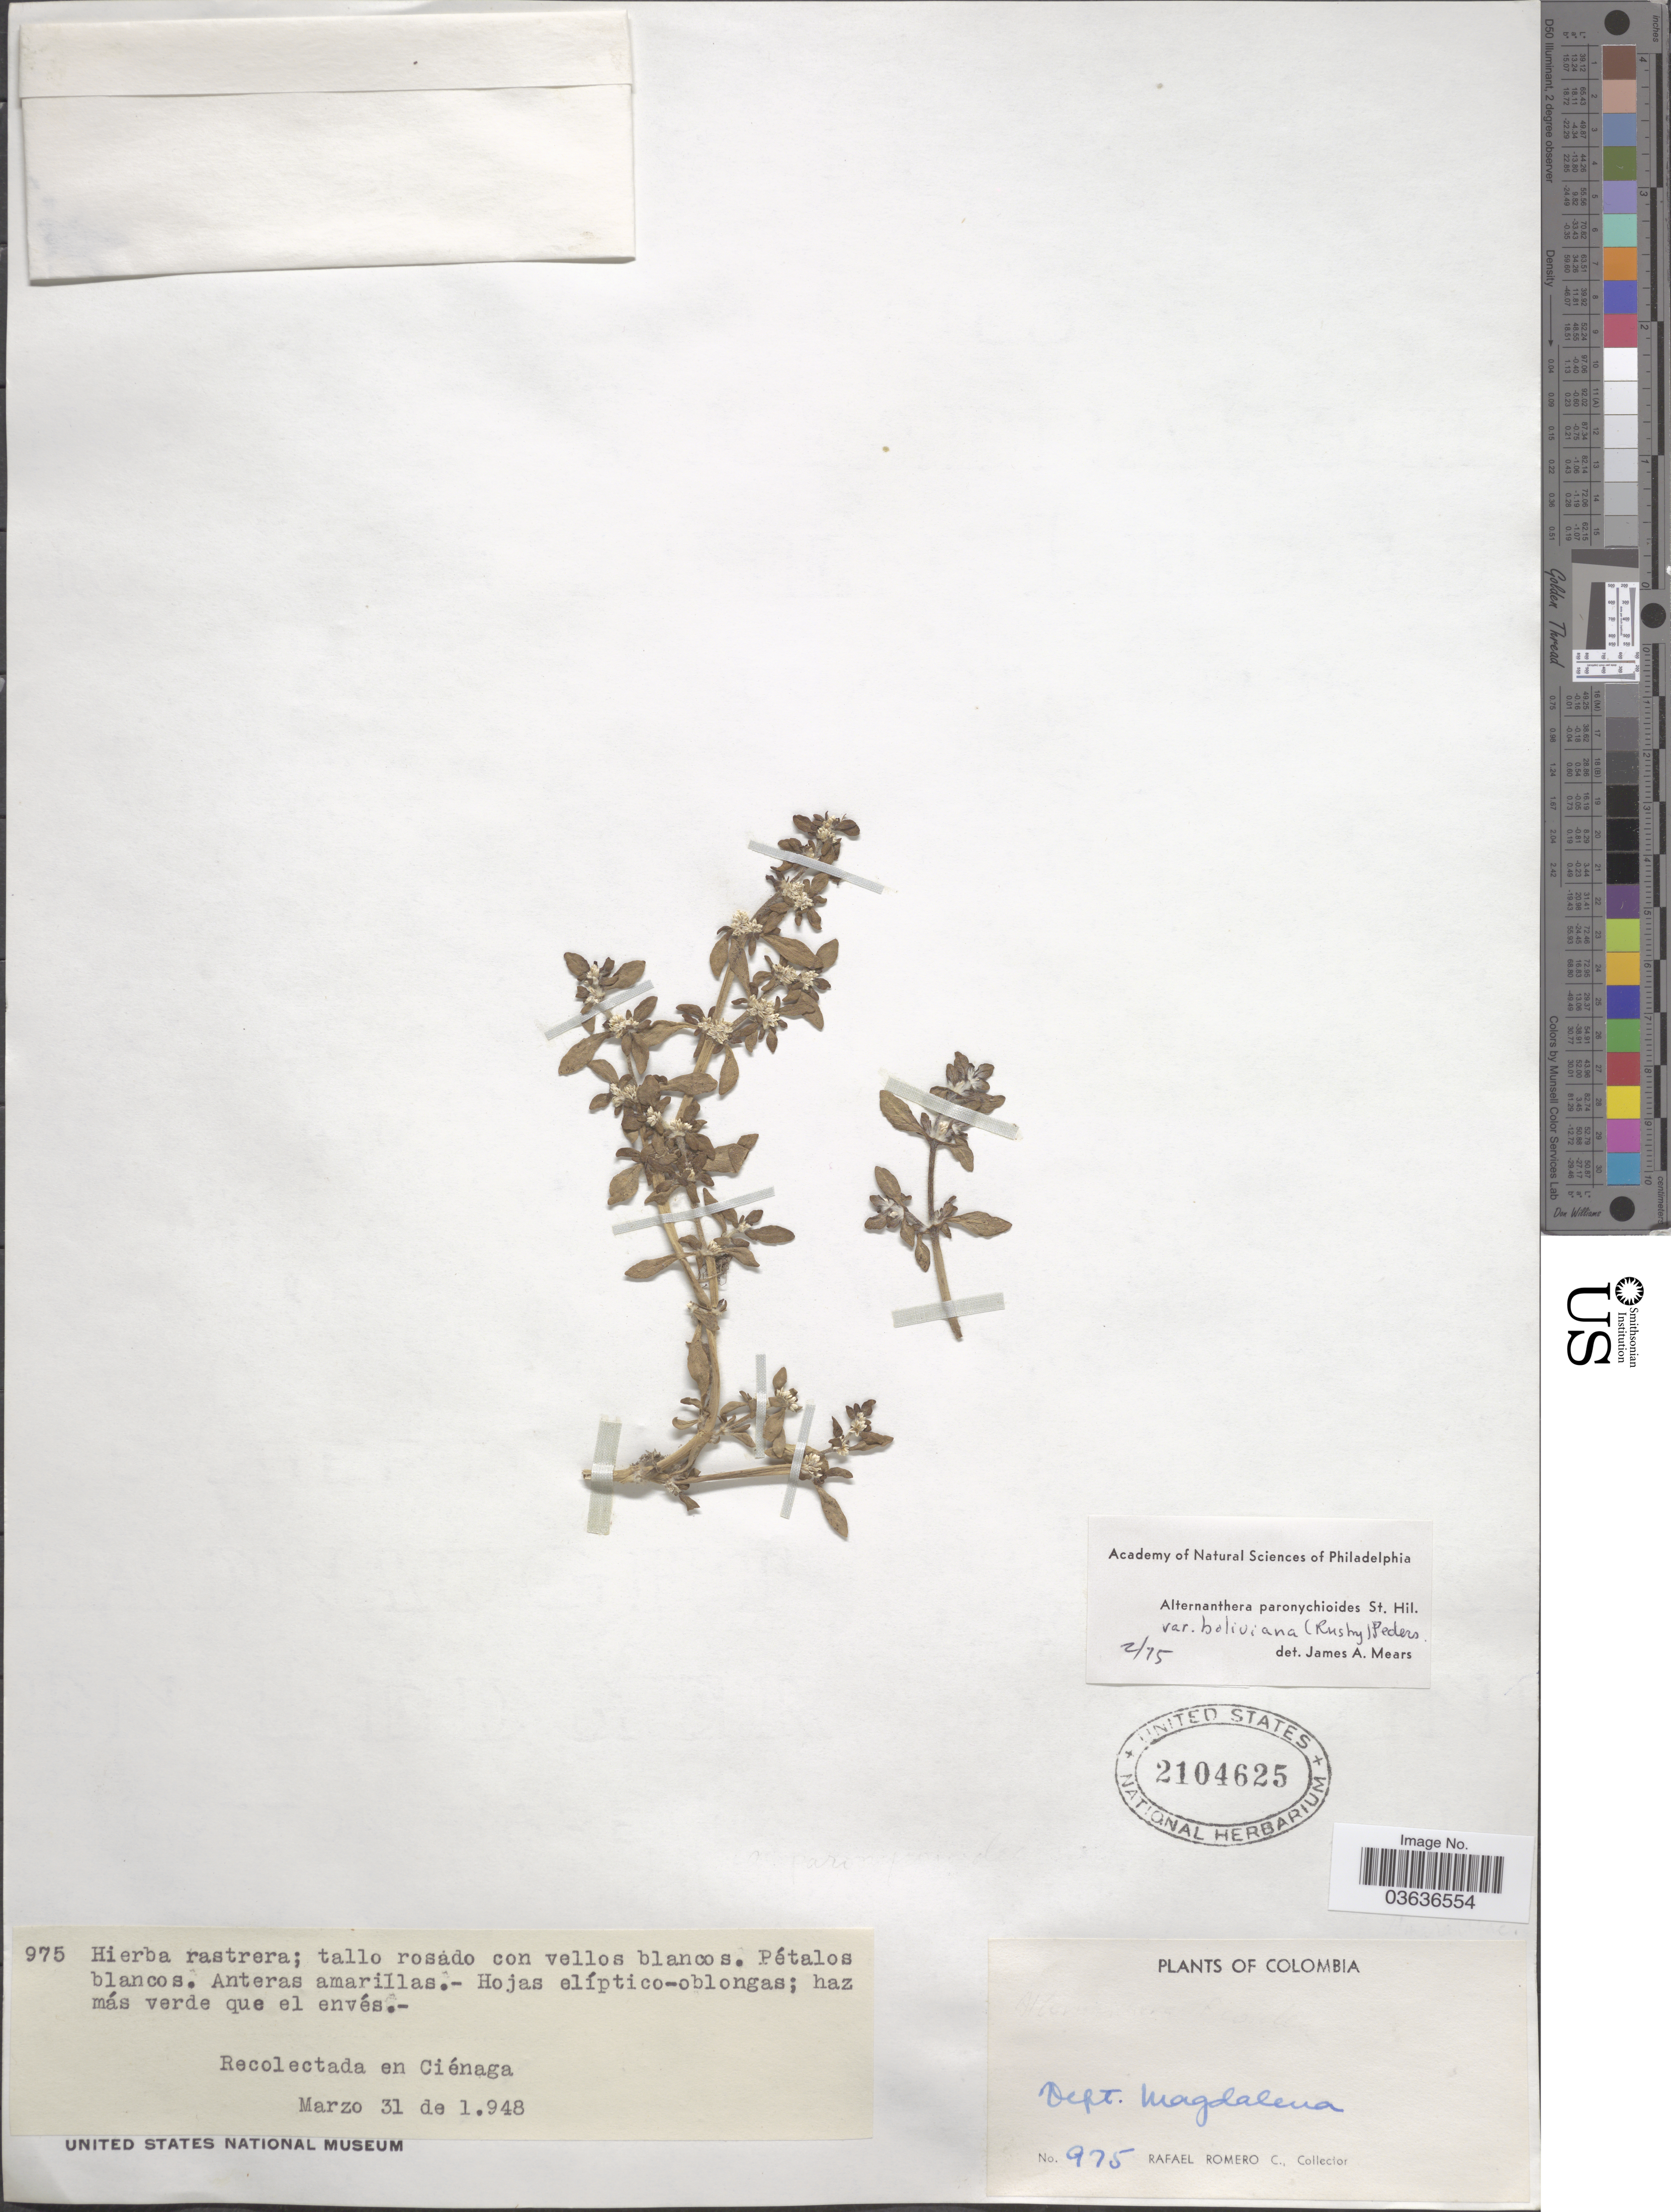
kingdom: Plantae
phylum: Tracheophyta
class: Magnoliopsida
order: Caryophyllales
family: Amaranthaceae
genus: Alternanthera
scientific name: Alternanthera paronychioides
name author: A. St.-Hil.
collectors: R. Romero Castañeda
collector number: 975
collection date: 1948-03-31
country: Colombia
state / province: Magdalena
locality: Dept. Magdalena. Ciénaga.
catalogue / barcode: US 2104625